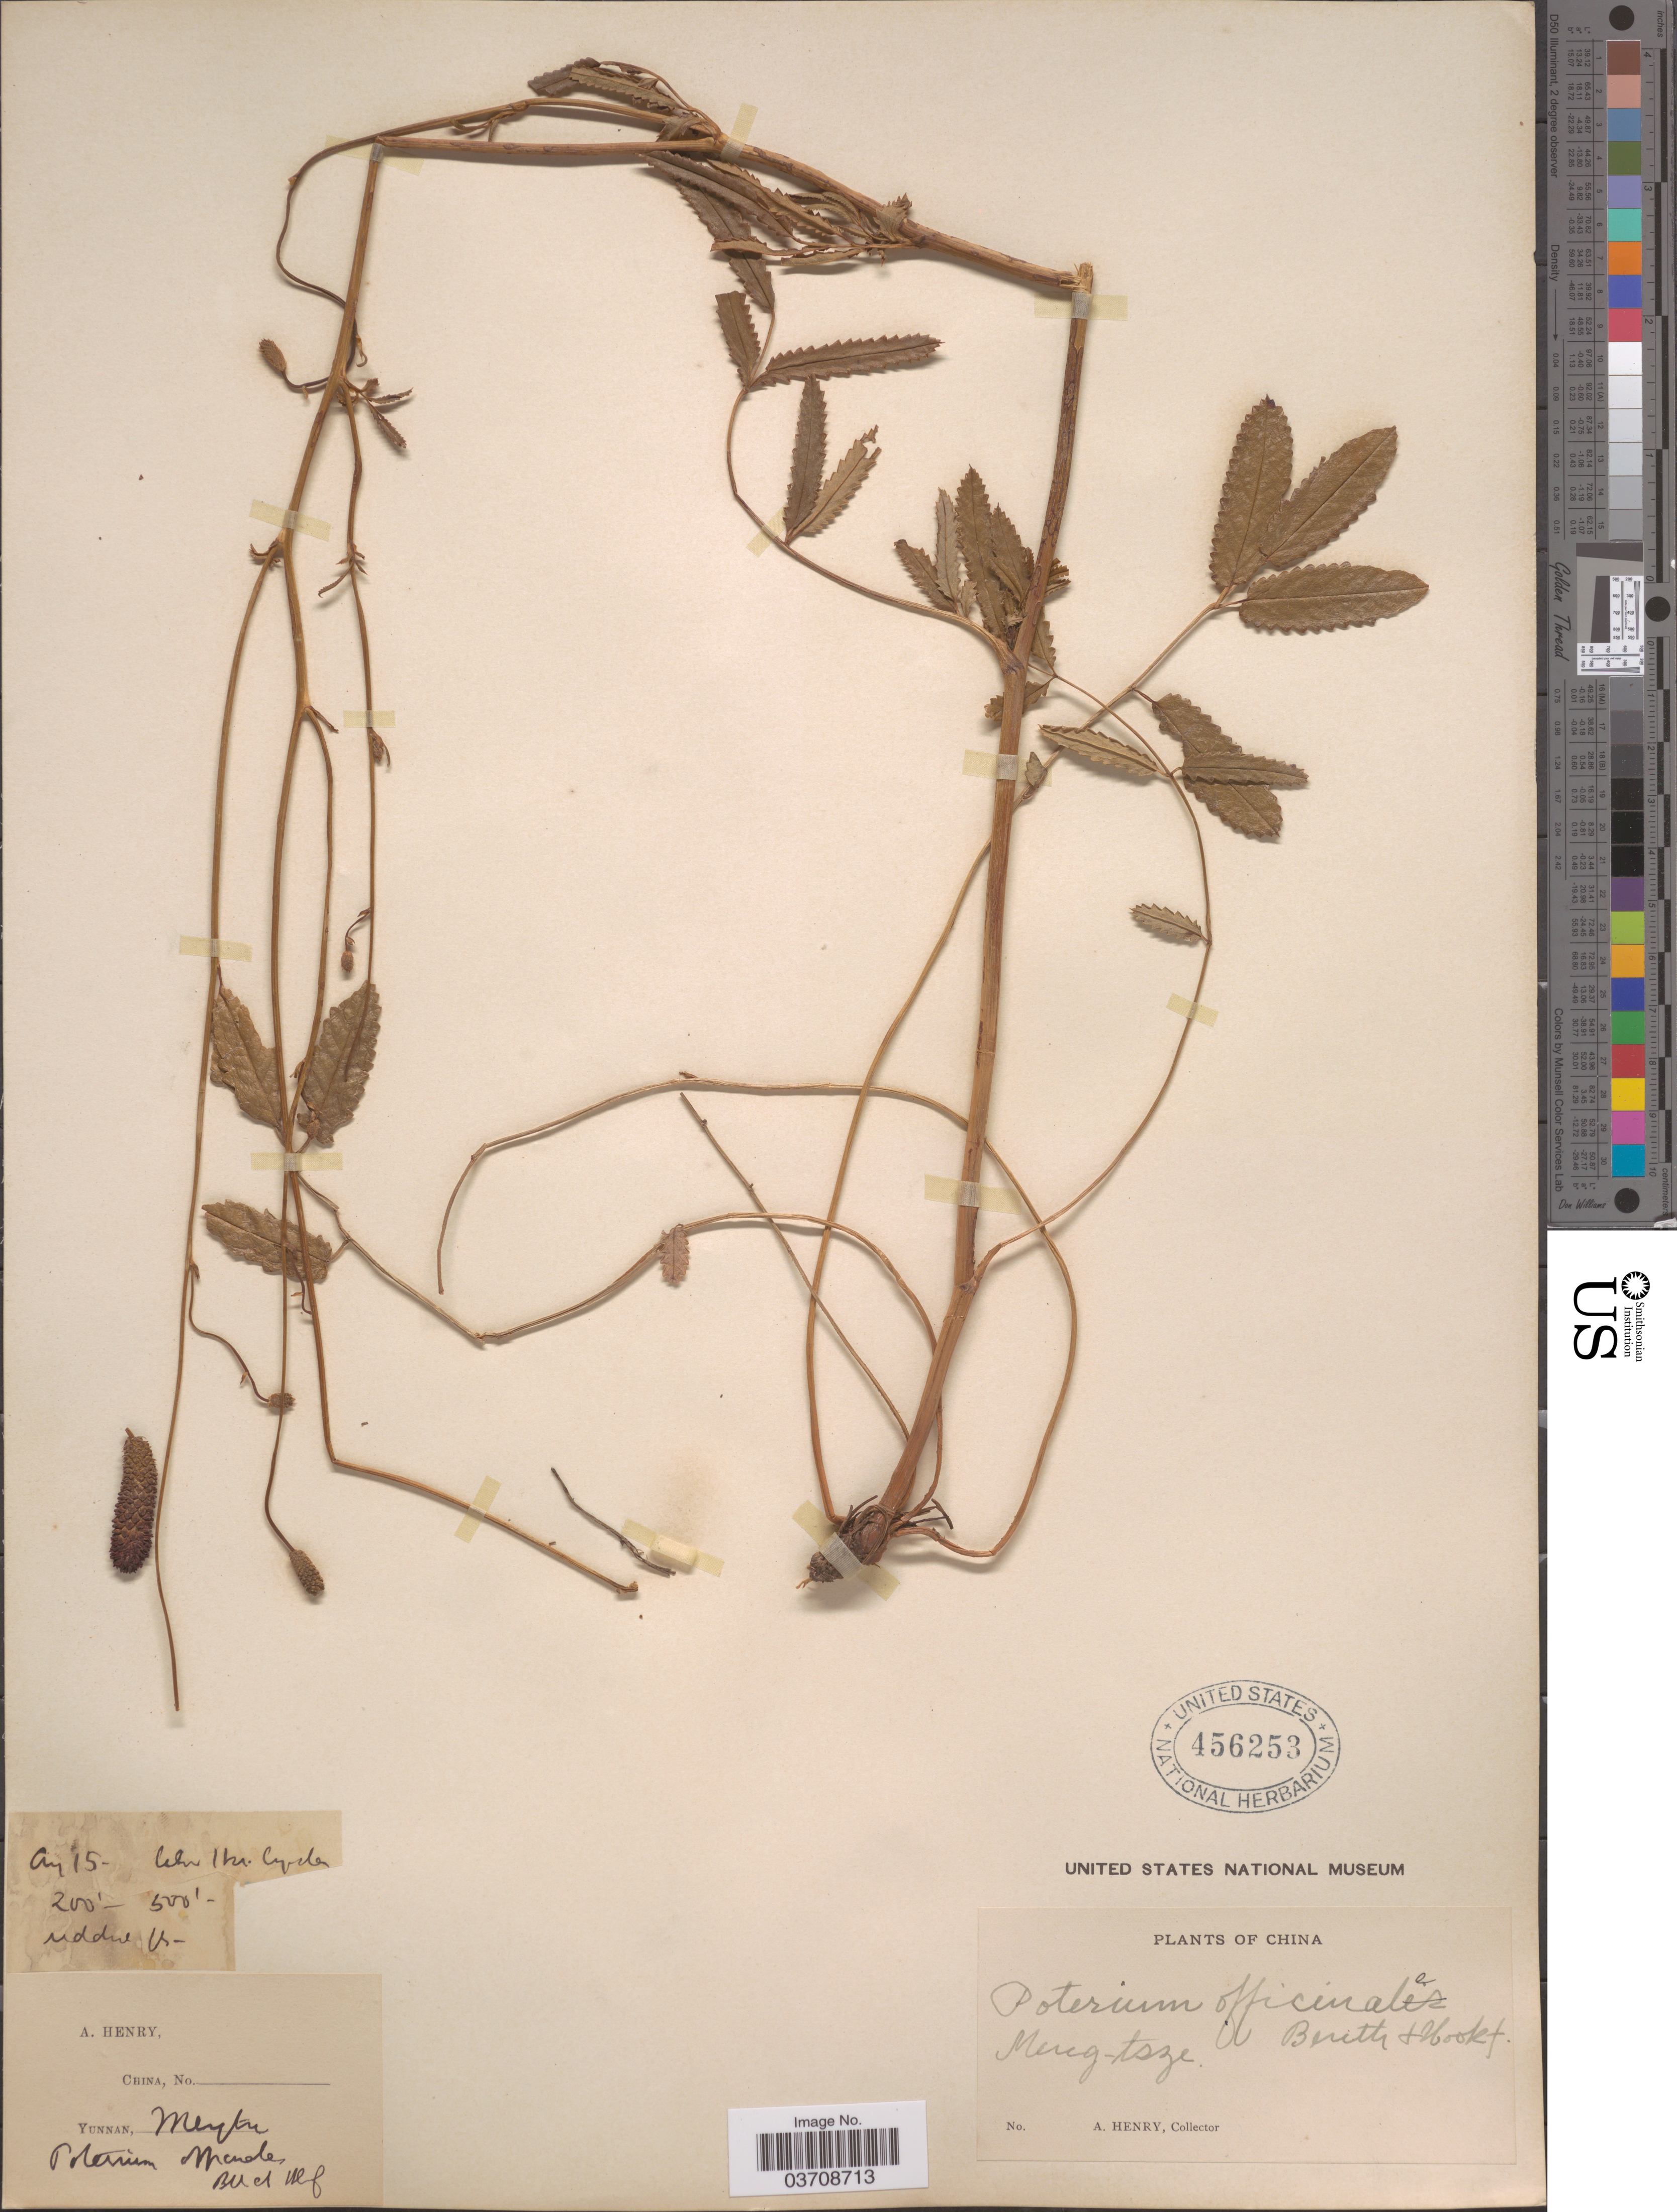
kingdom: Plantae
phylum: Tracheophyta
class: Magnoliopsida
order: Rosales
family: Rosaceae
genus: Sanguisorba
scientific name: Sanguisorba officinalis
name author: L.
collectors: A. Henry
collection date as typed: Transcribed d/m/y: /8/15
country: China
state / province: Yunnan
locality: Meng-tsze.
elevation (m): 61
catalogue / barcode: US 456253